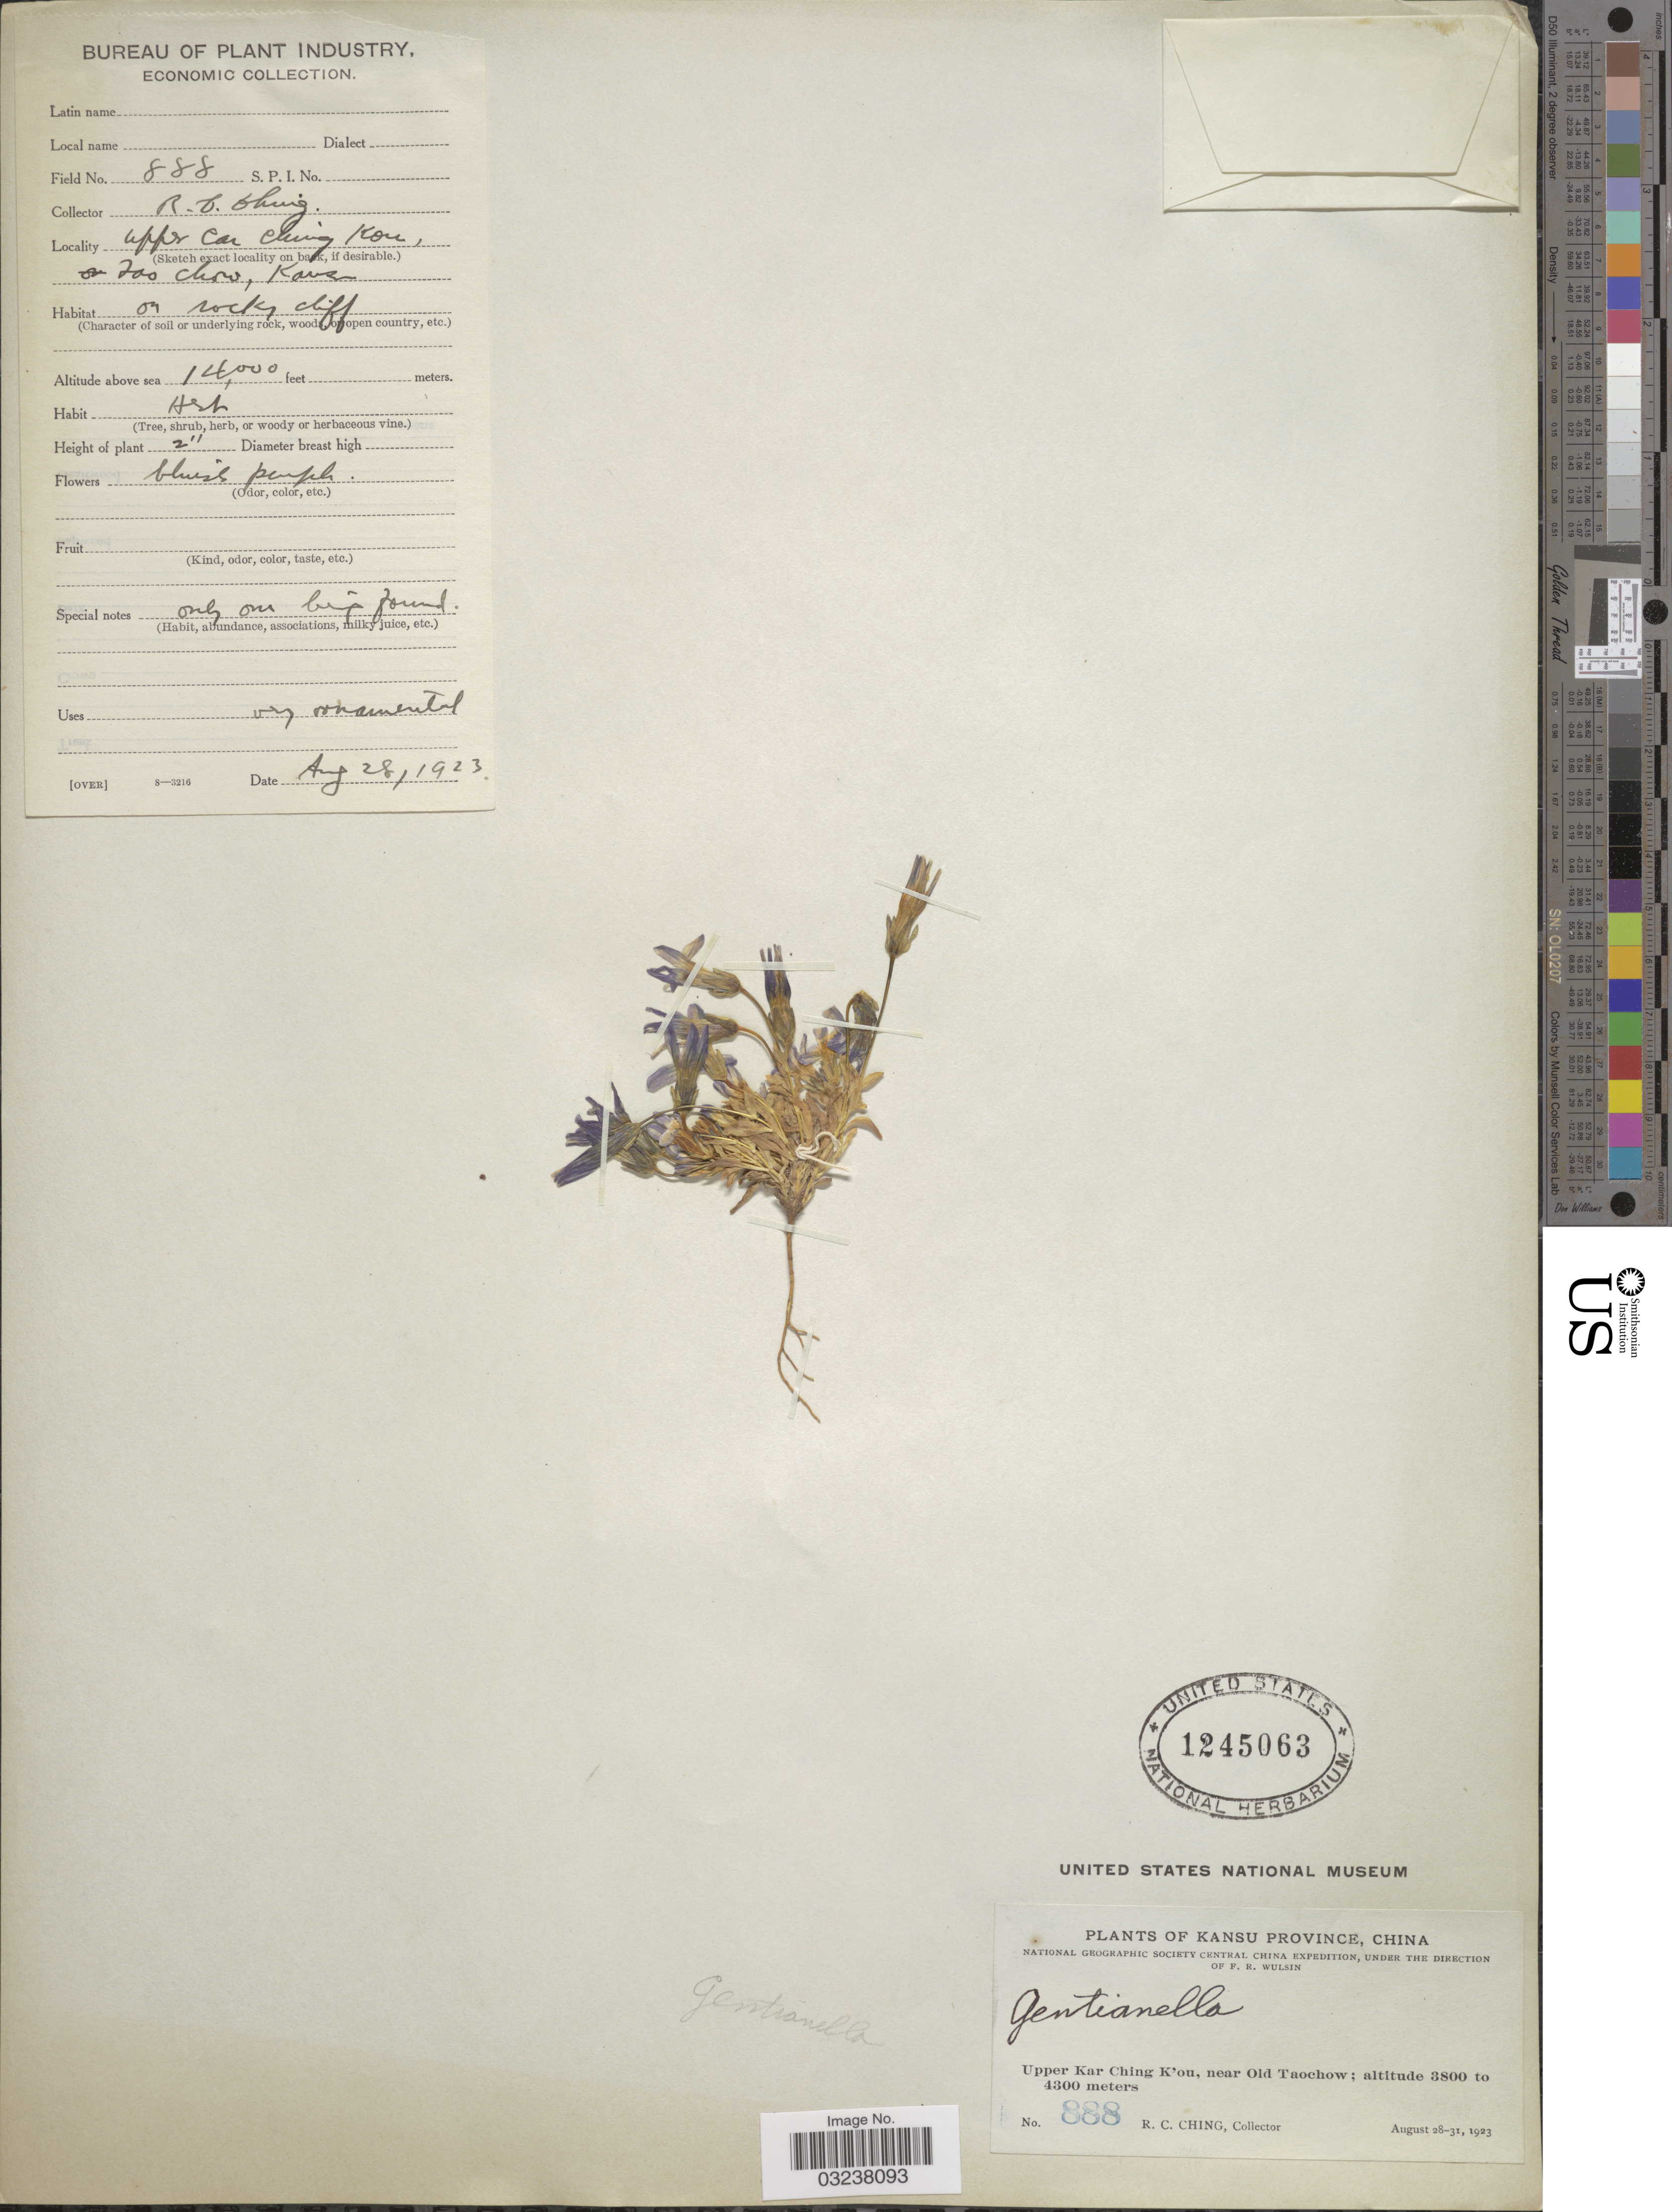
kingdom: Plantae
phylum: Tracheophyta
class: Magnoliopsida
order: Gentianales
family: Gentianaceae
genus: Gentianella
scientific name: Gentianella sp.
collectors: R. C. Ching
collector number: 888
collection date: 1923-08-28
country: China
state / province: Gansu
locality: Kansu Province. Upper Kar Ching K'ou, near Old Taochow.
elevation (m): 4267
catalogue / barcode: US 1245063